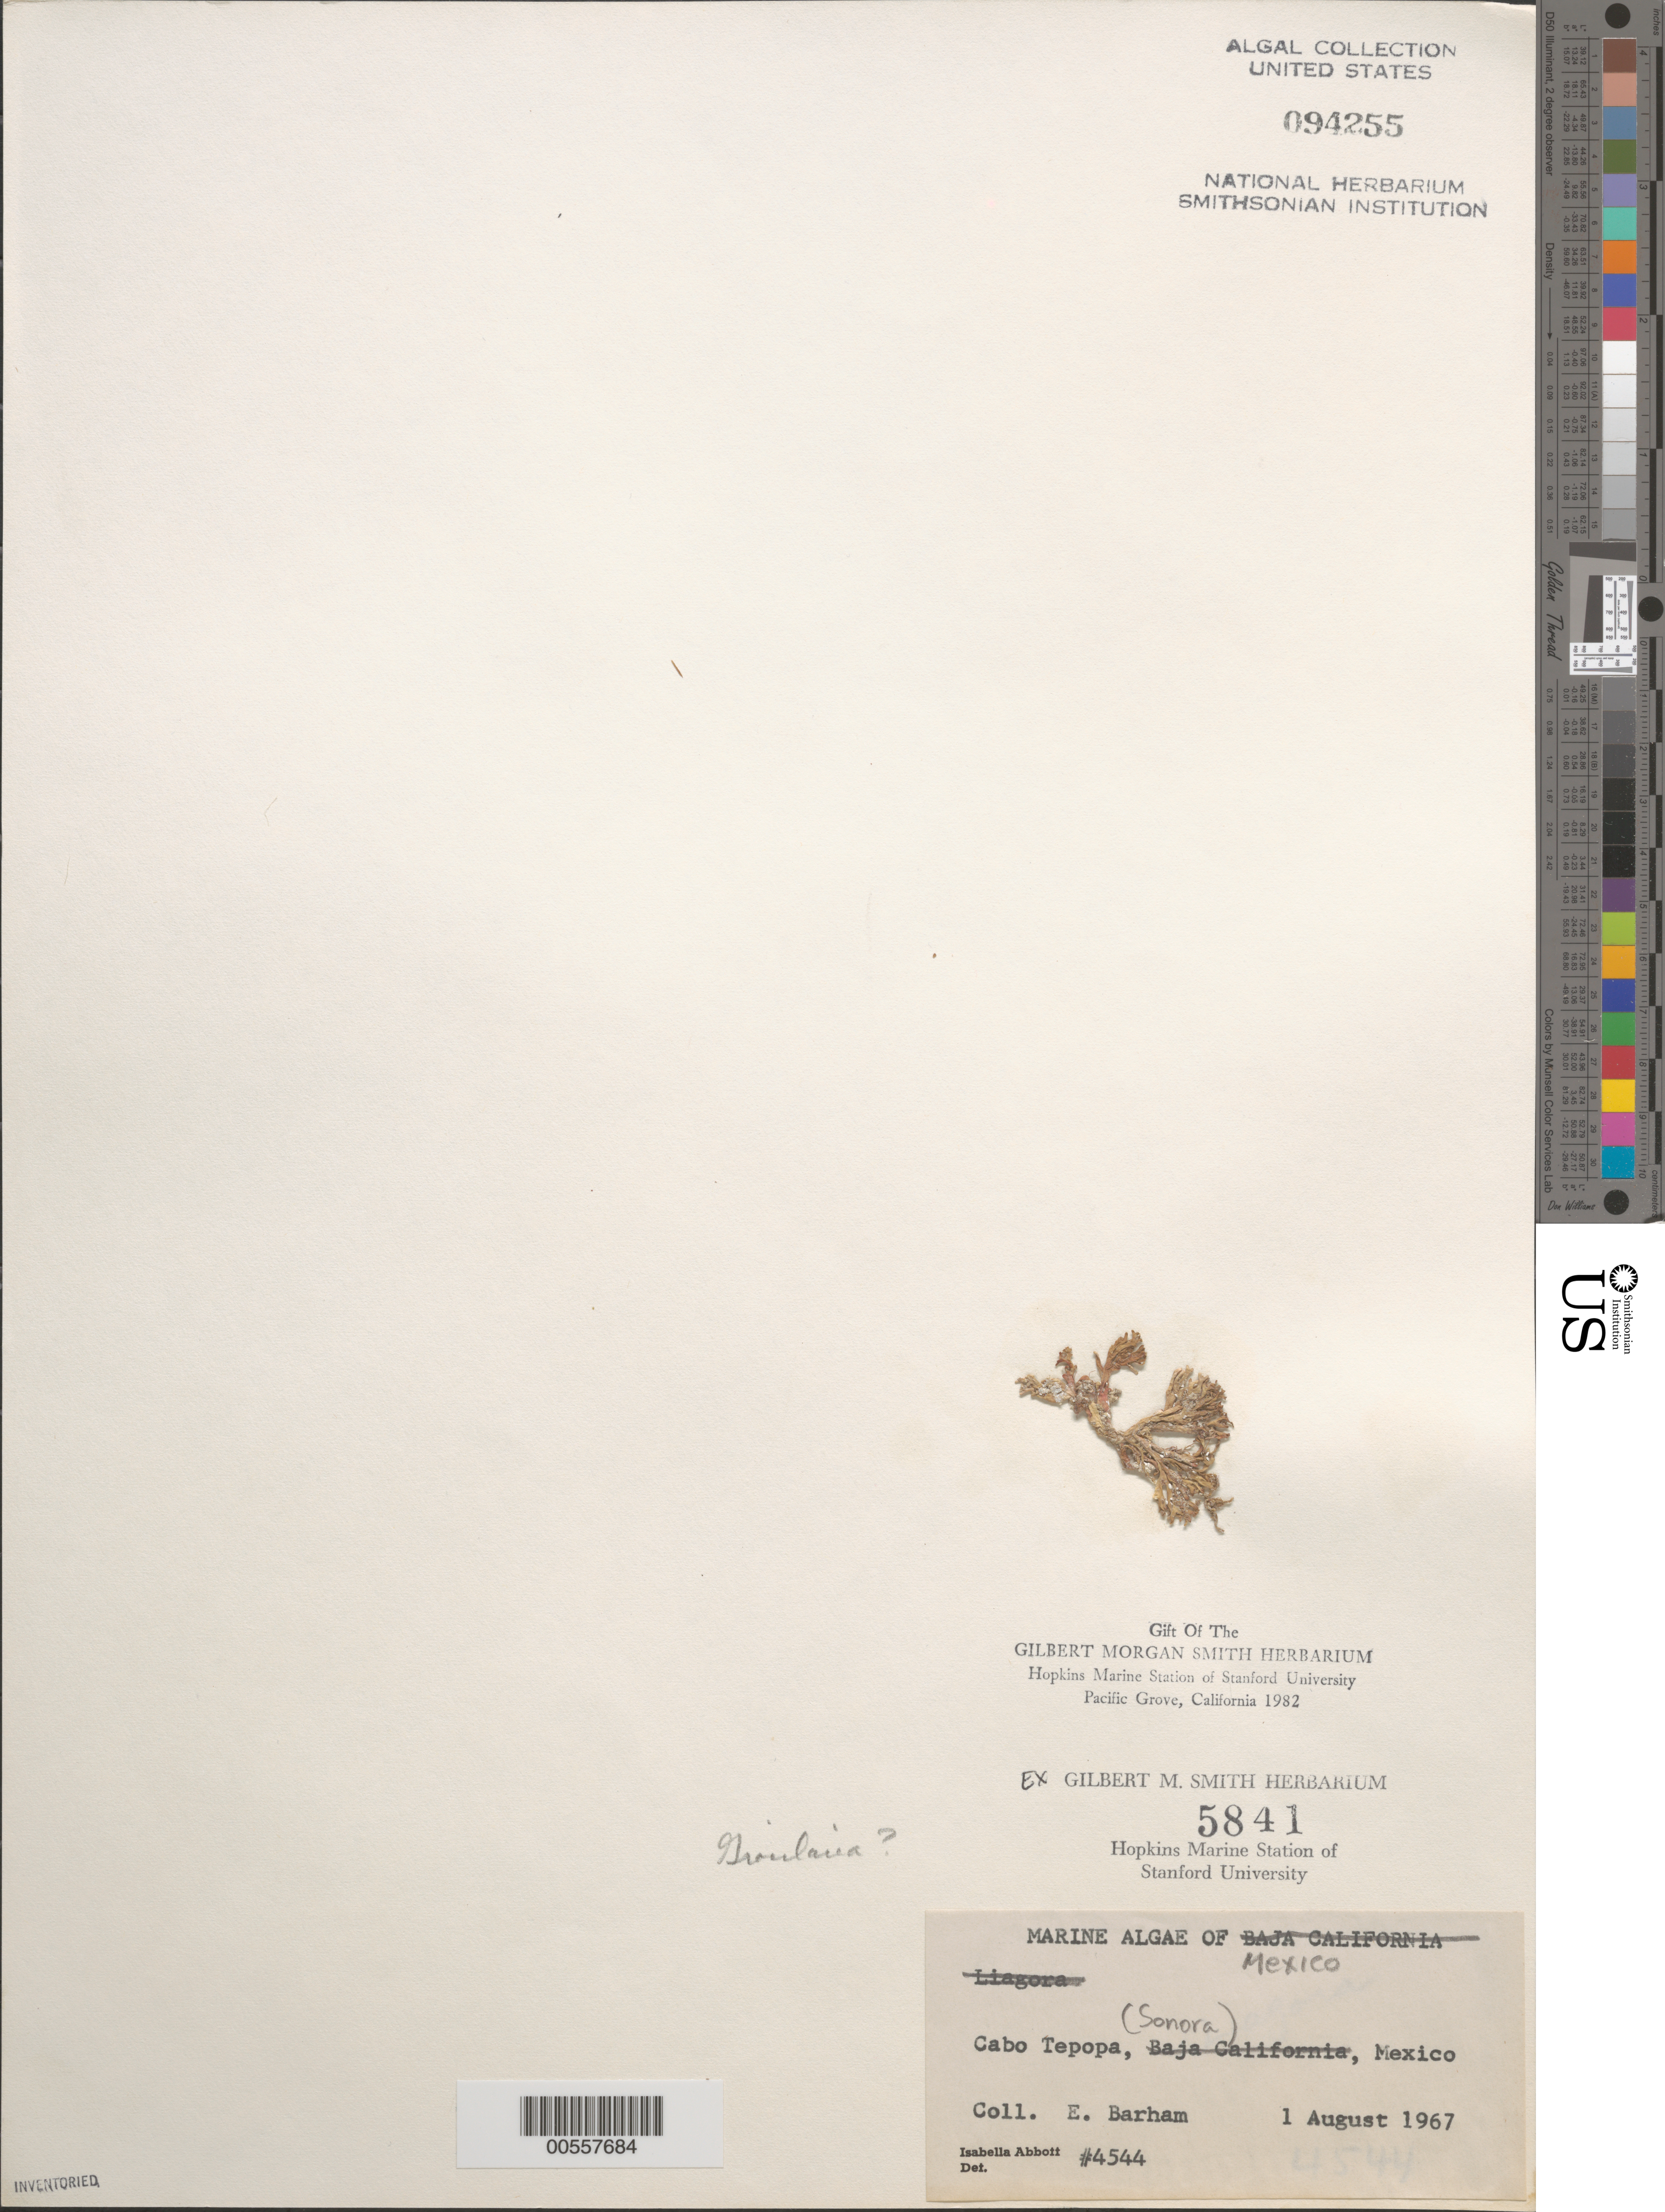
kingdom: Plantae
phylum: Rhodophyta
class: Florideophyceae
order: Gracilariales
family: Gracilariaceae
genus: Gracilaria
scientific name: Gracilaria sp.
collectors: E. Barham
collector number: IAA 4544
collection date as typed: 01 Aug 1967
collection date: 1967-08-01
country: Mexico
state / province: Sonora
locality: Cabo Tepopa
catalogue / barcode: US 94255